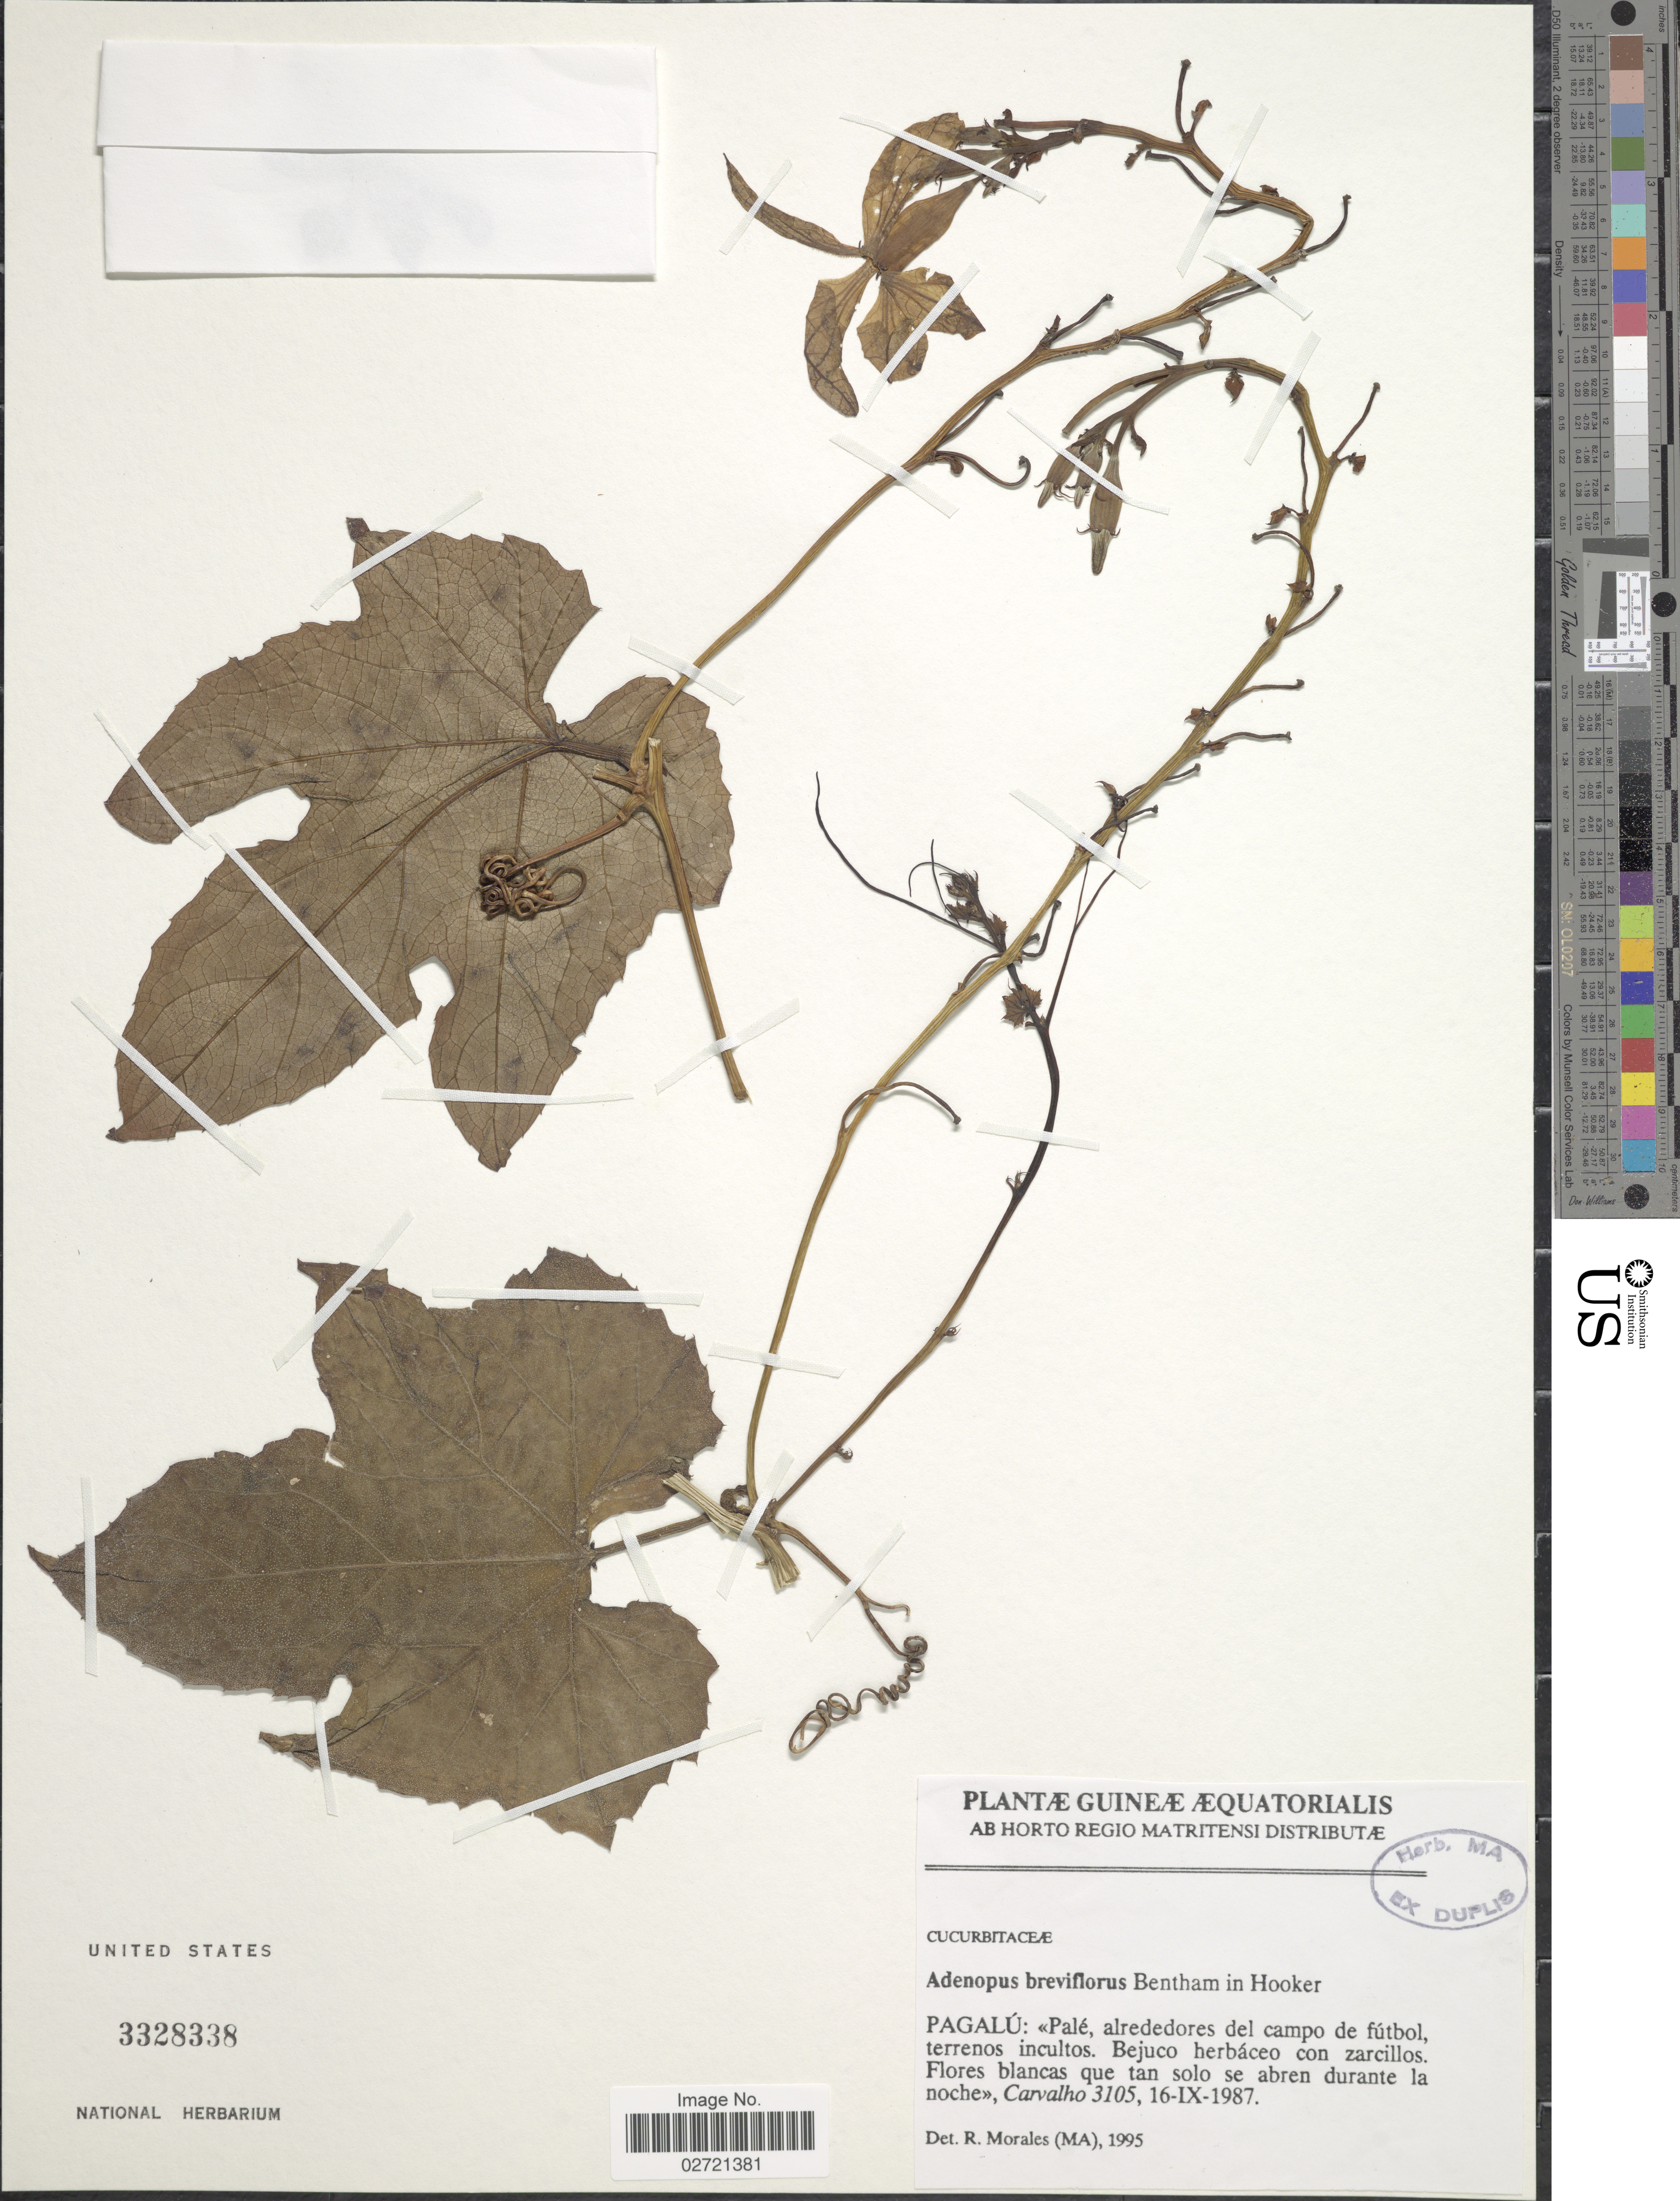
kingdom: Plantae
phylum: Tracheophyta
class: Magnoliopsida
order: Cucurbitales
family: Cucurbitaceae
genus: Lagenaria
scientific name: Lagenaria breviflora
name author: (Benth.) Roberty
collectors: Carvalho, --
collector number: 3105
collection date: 1987-09-16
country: Equatorial Guinea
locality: Pagalu: Pale, alrededores del campo de futbol, terrenos incultos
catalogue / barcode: US 3328338